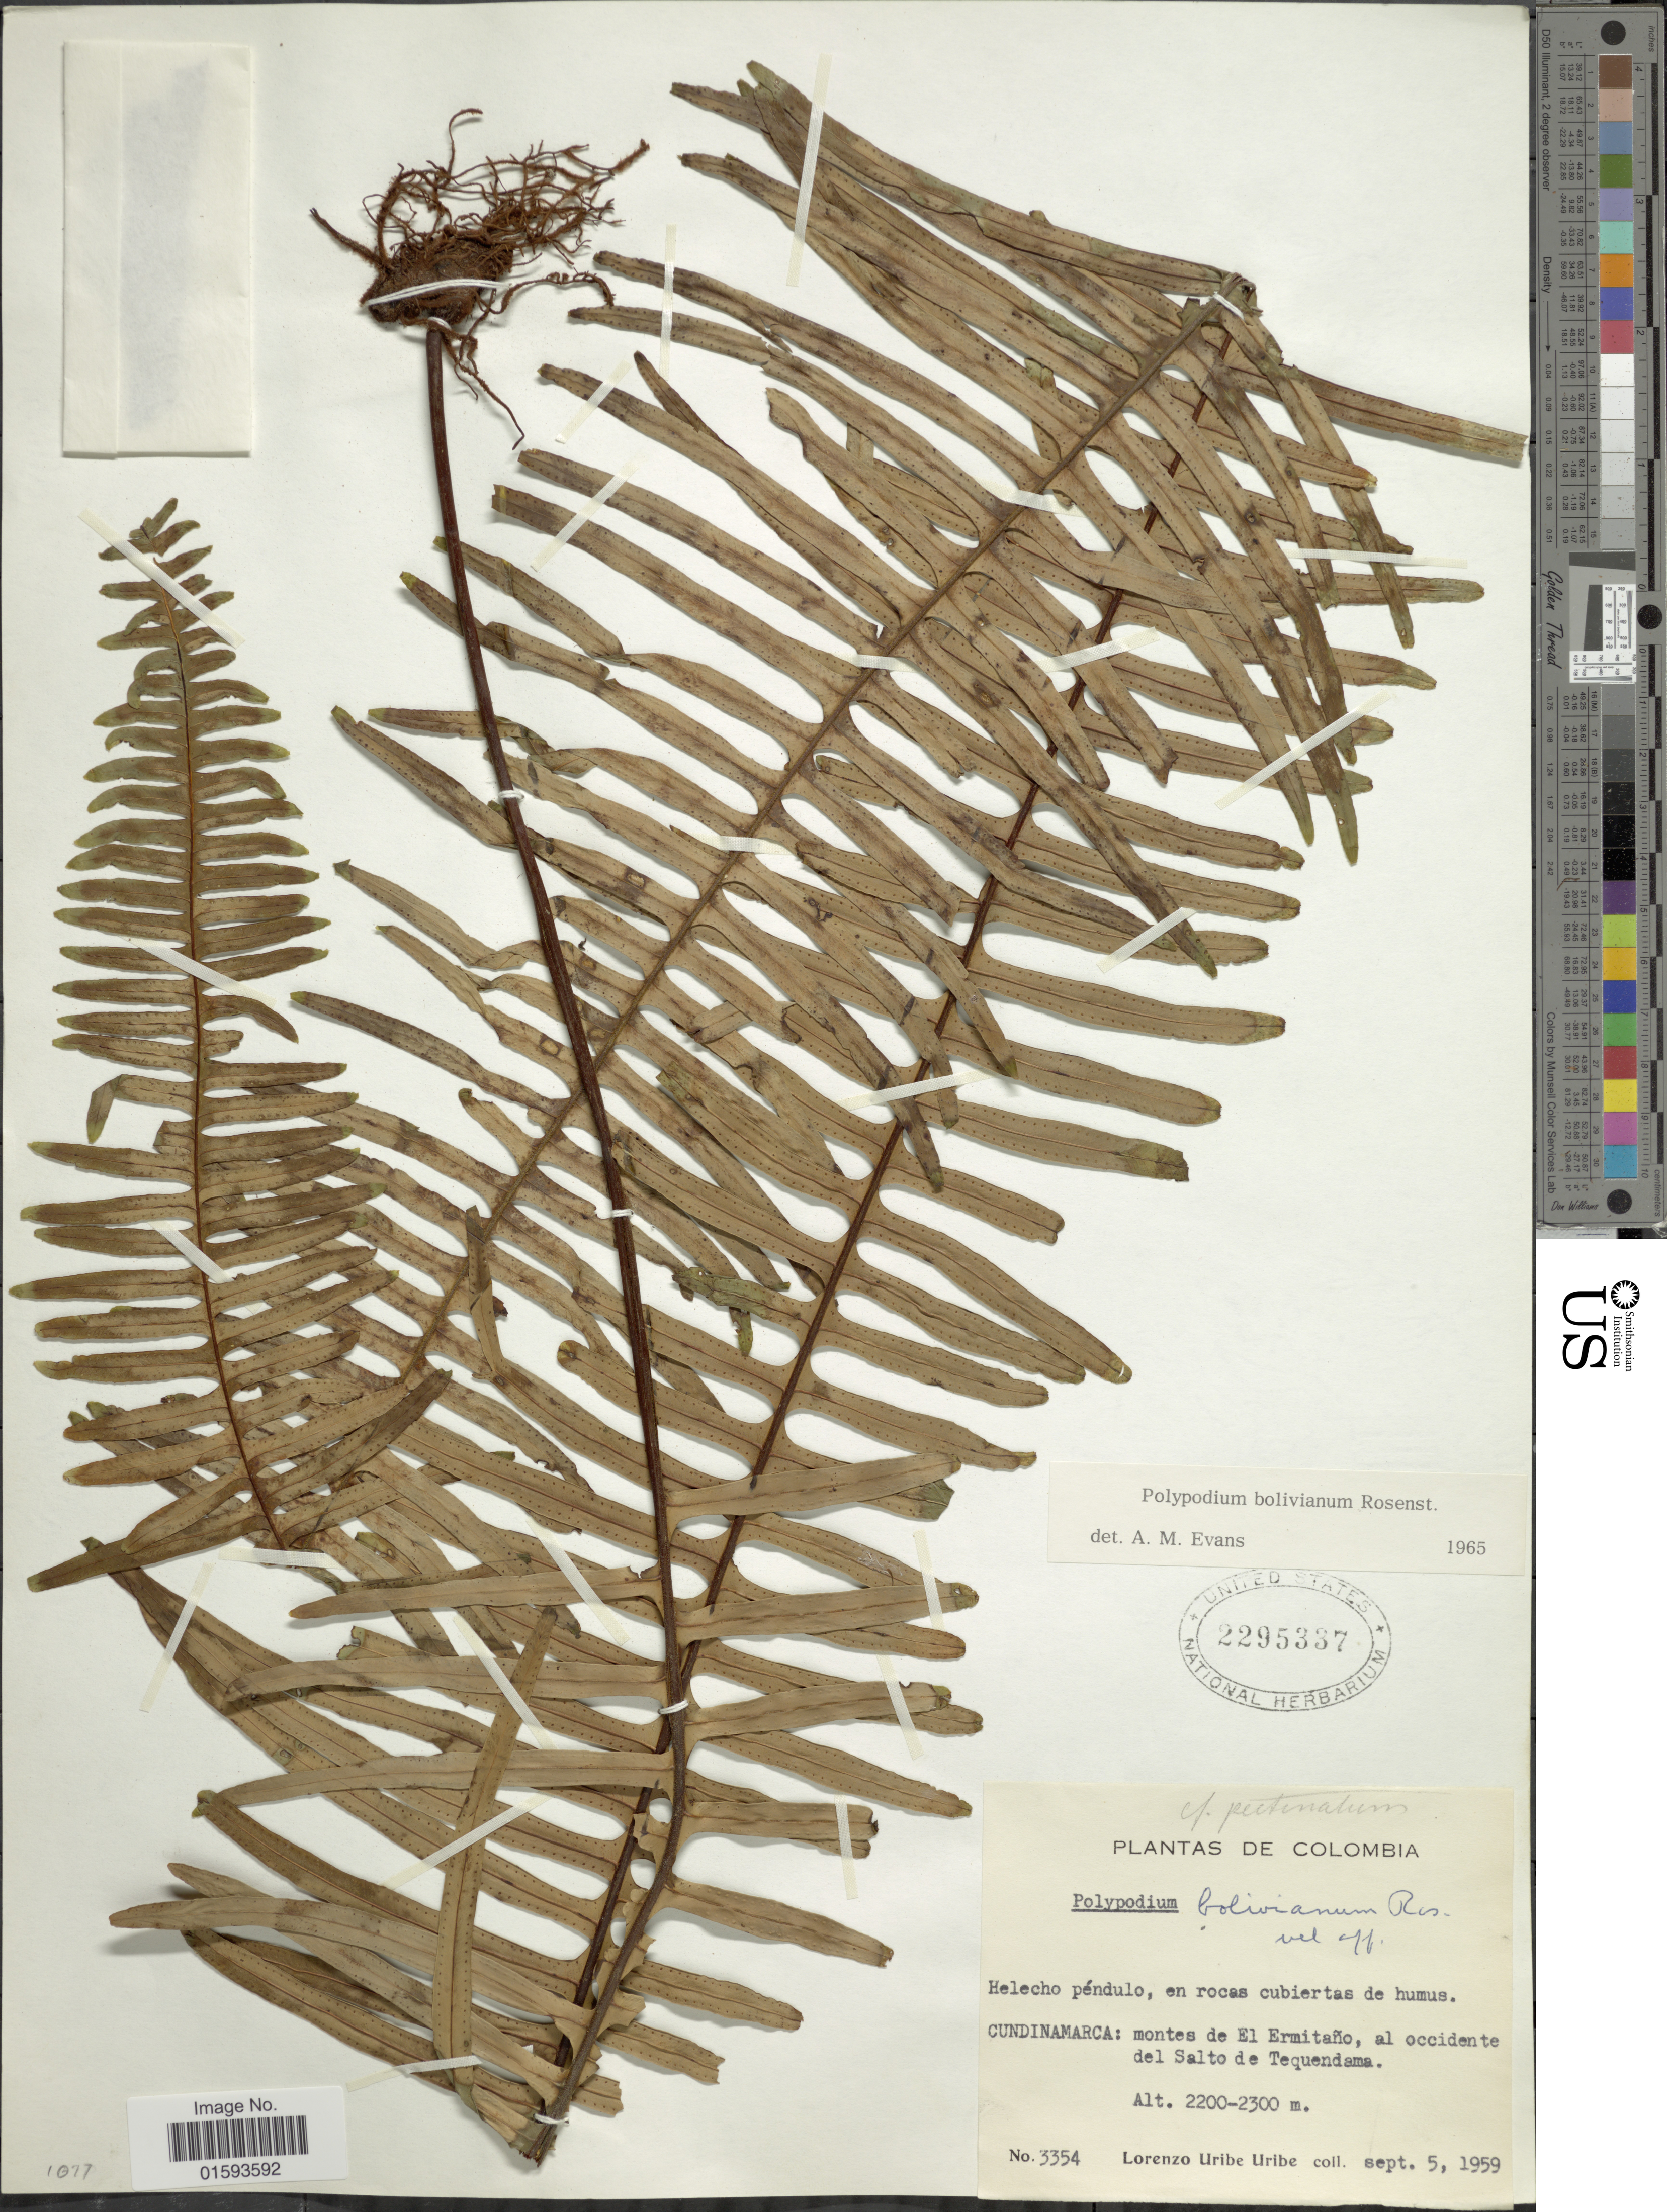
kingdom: Plantae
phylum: Tracheophyta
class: Polypodiopsida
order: Polypodiales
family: Polypodiaceae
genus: Pecluma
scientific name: Pecluma divaricata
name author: (E. Fourn.) Mickel & Beitel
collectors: L. Uribe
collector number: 3354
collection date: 1959-09-05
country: Colombia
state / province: Cundinamarca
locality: Montes de El Ermitano, al occidente del Salto de Tequendama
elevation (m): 2200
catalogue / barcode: US 2295337